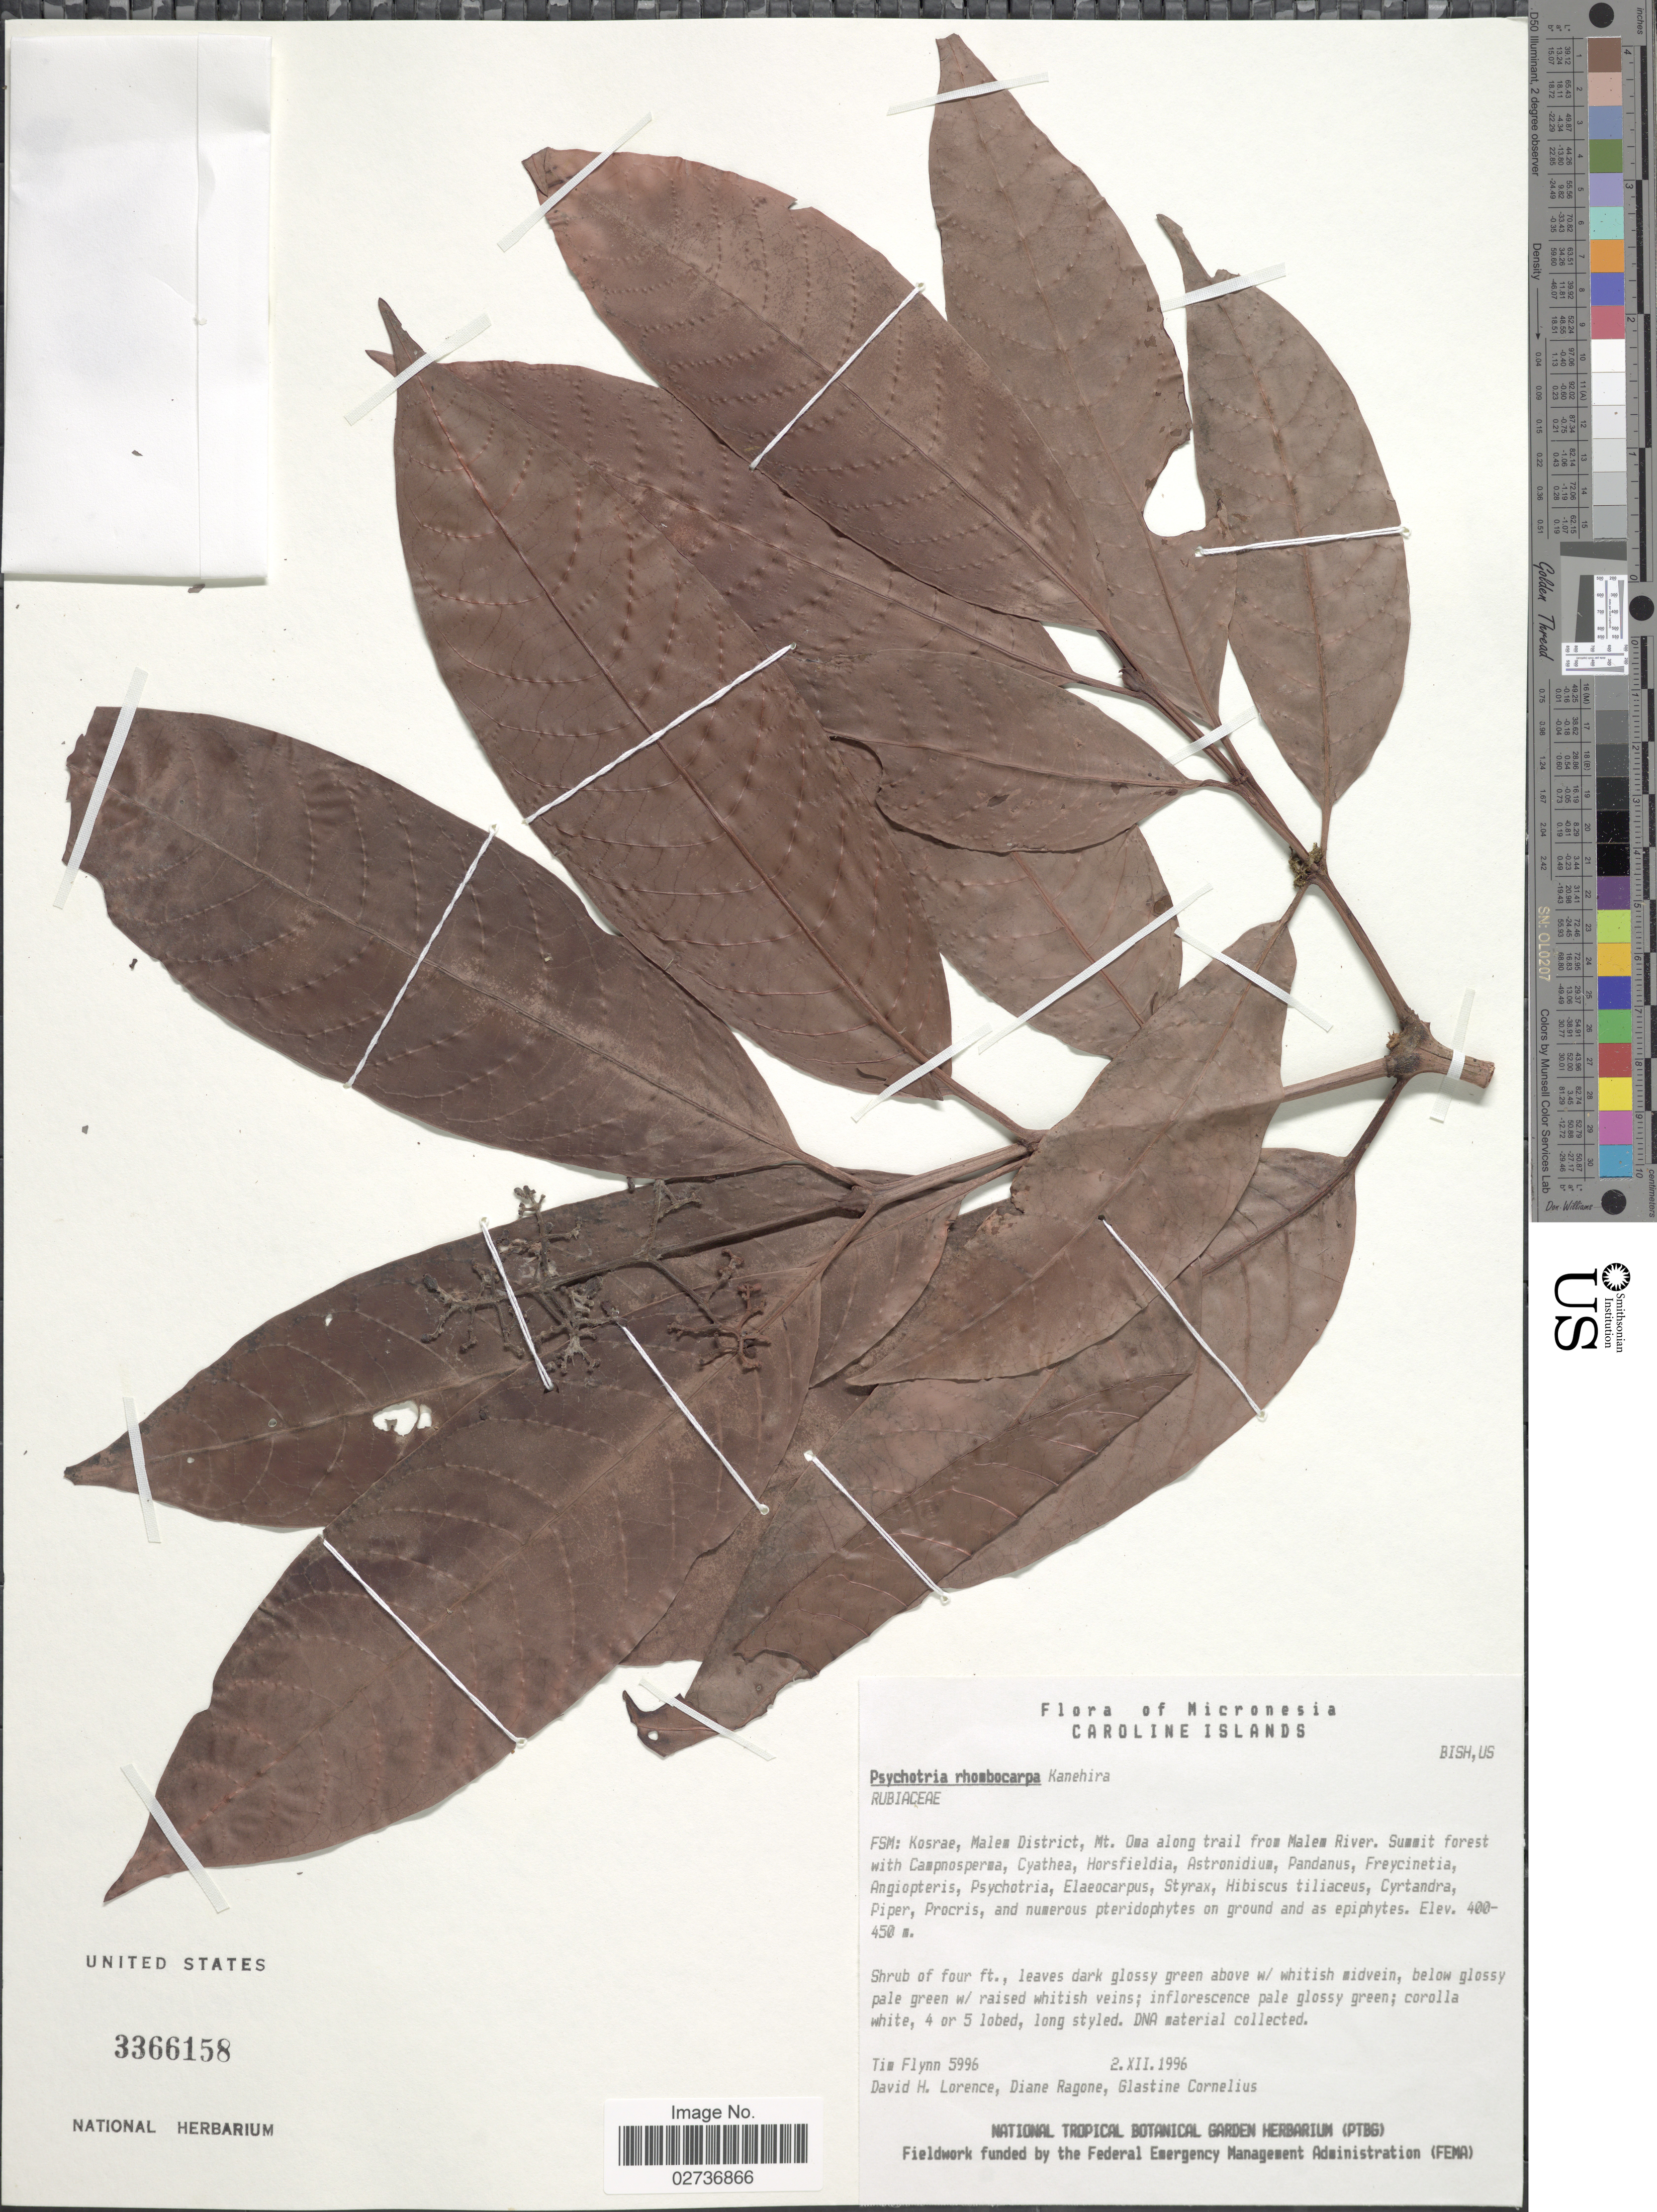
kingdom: Plantae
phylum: Tracheophyta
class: Magnoliopsida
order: Gentianales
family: Rubiaceae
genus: Psychotria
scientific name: Psychotria rhombocarpa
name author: Kaneh.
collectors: T. Flynn, D. Lorence, D. Ragone & G. Cornelius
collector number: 5996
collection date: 1996-12-02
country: Micronesia, Federated States of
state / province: Kosrae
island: Kosrae [Kusaie]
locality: Caroline Islands. FSM: Kosrae, Malem District, Mt. Oma along trail from Malem River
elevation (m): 400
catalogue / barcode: US 3366158